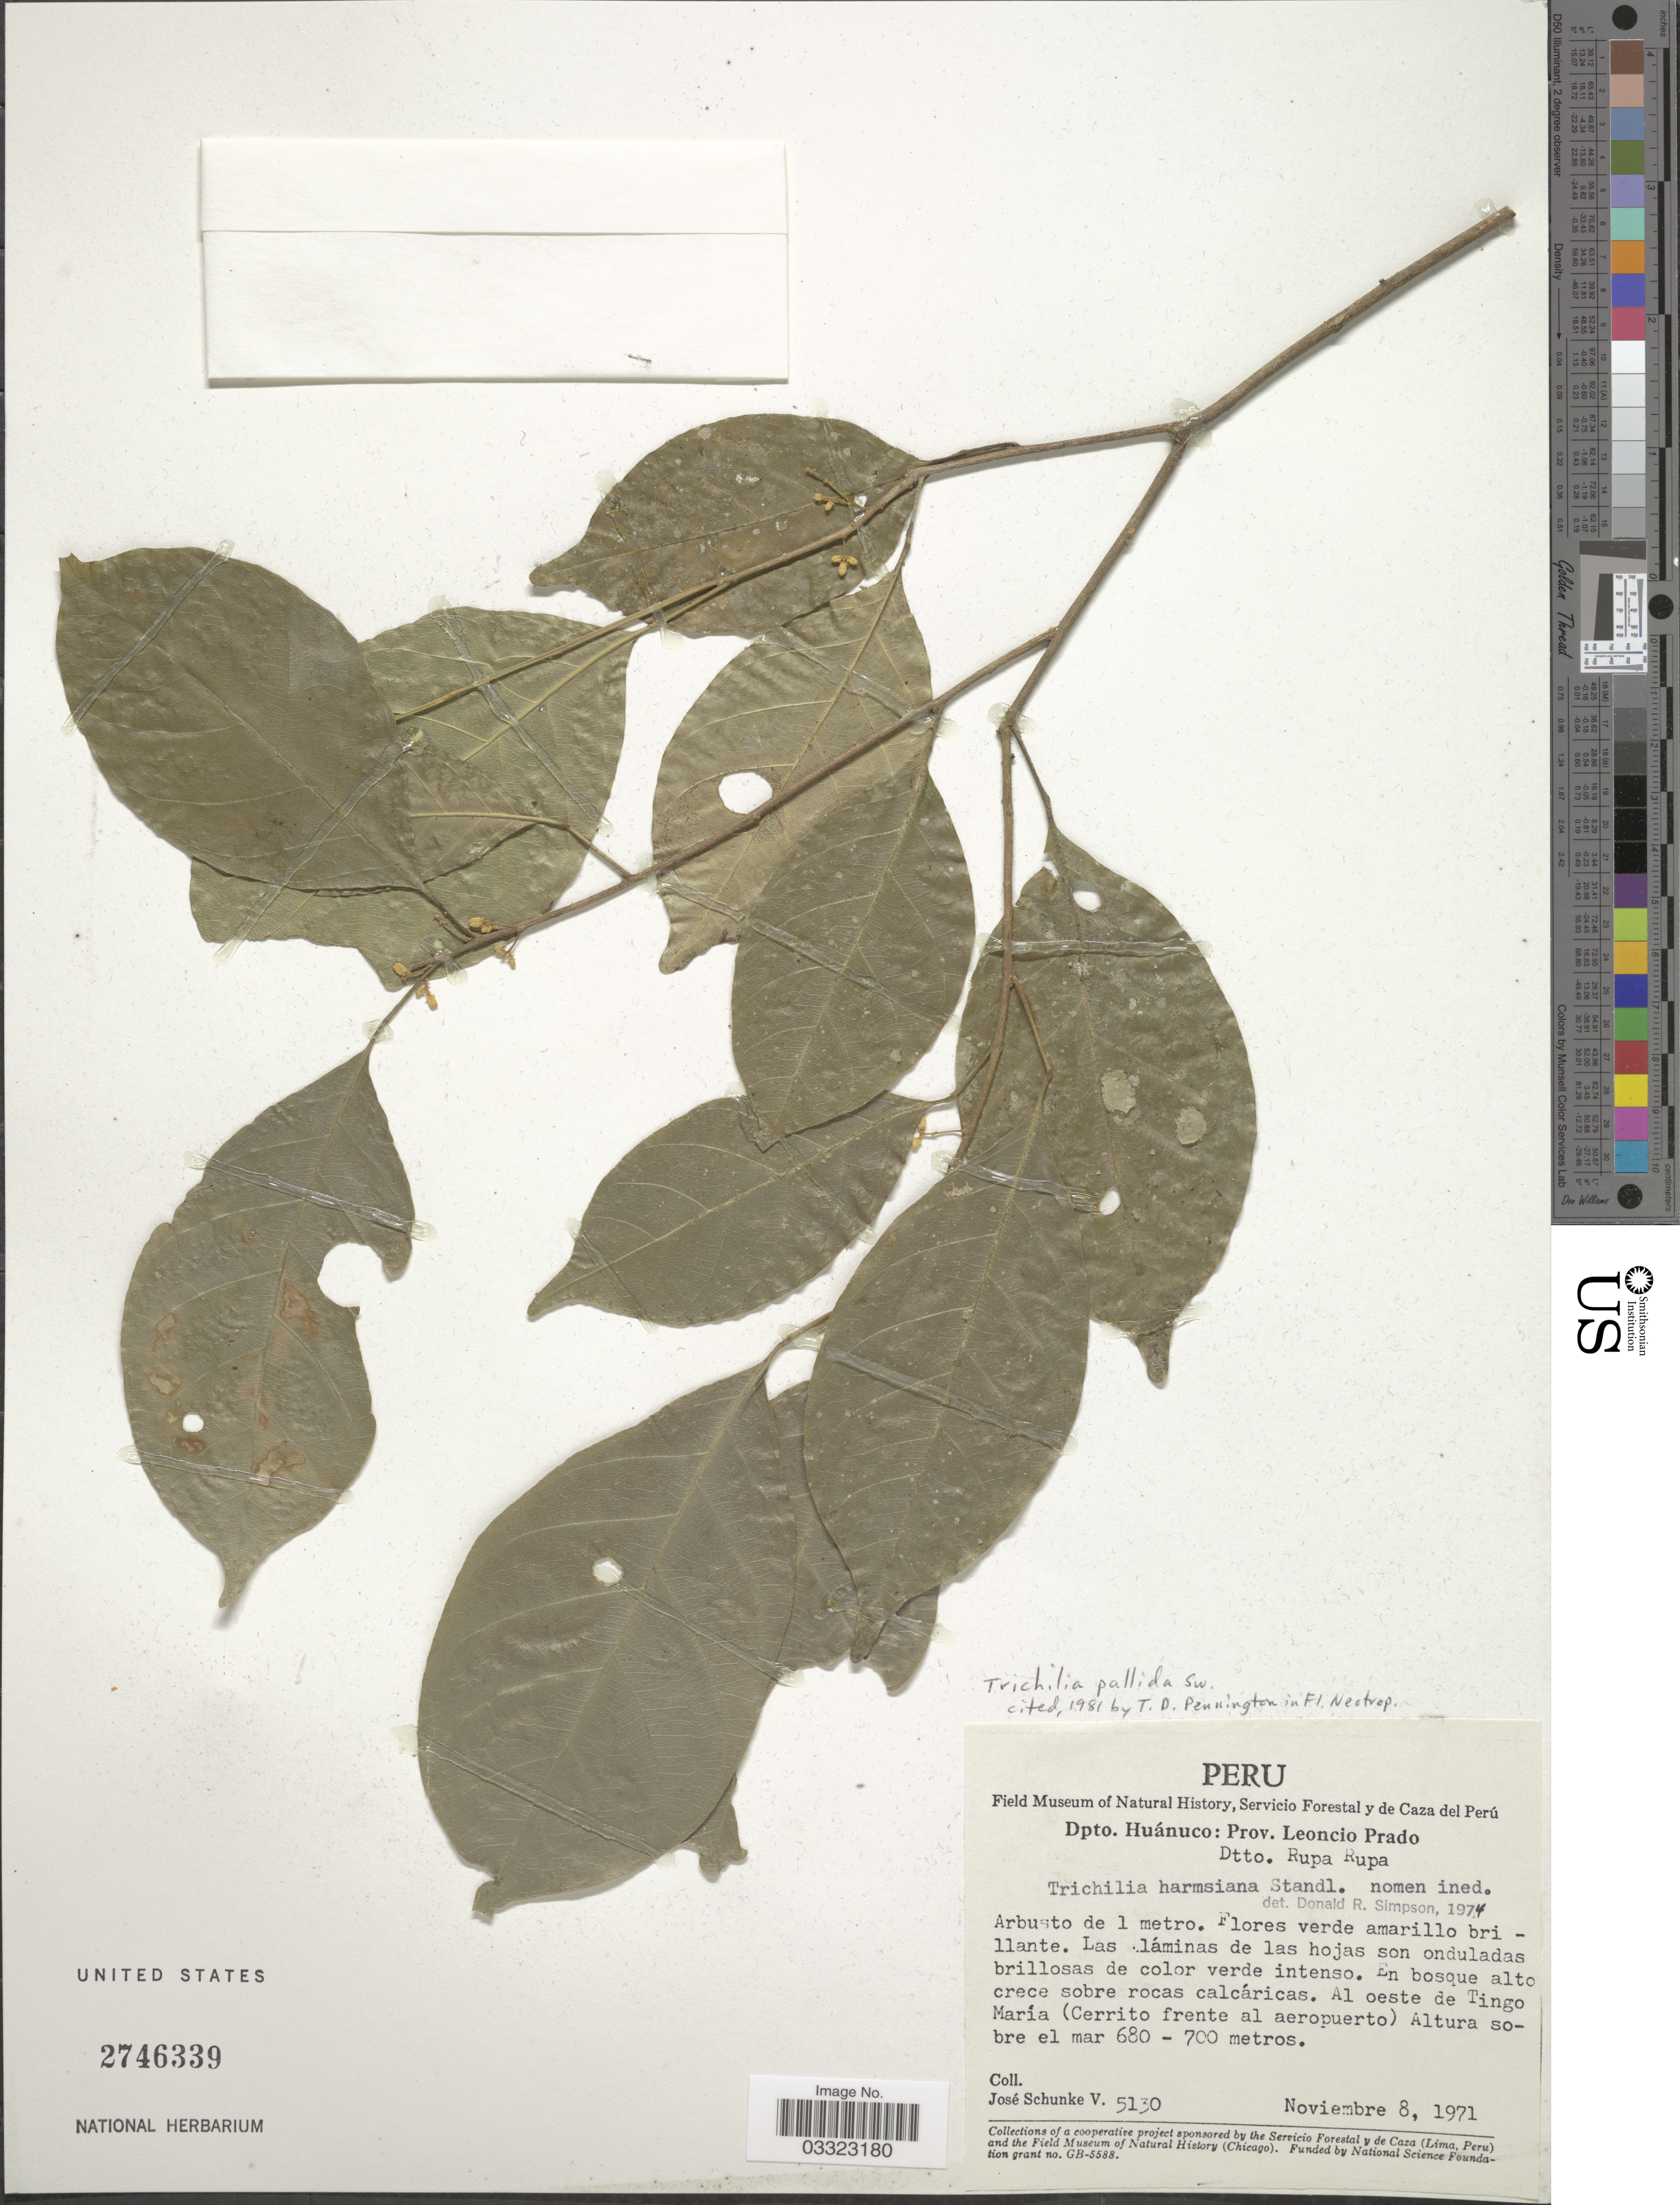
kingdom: Plantae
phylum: Tracheophyta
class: Magnoliopsida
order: Sapindales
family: Meliaceae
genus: Trichilia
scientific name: Trichilia pallida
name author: Sw.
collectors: J. Schunke Vigo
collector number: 5130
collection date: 1971-11-08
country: Peru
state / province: Huánuco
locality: Dpto. Huánuco: Prov. Leoncio Prada. Dtto. Rupa Rupa. Al oeste de Tingo María (Cerrito frente al aeropuerto).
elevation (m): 680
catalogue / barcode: US 2746339